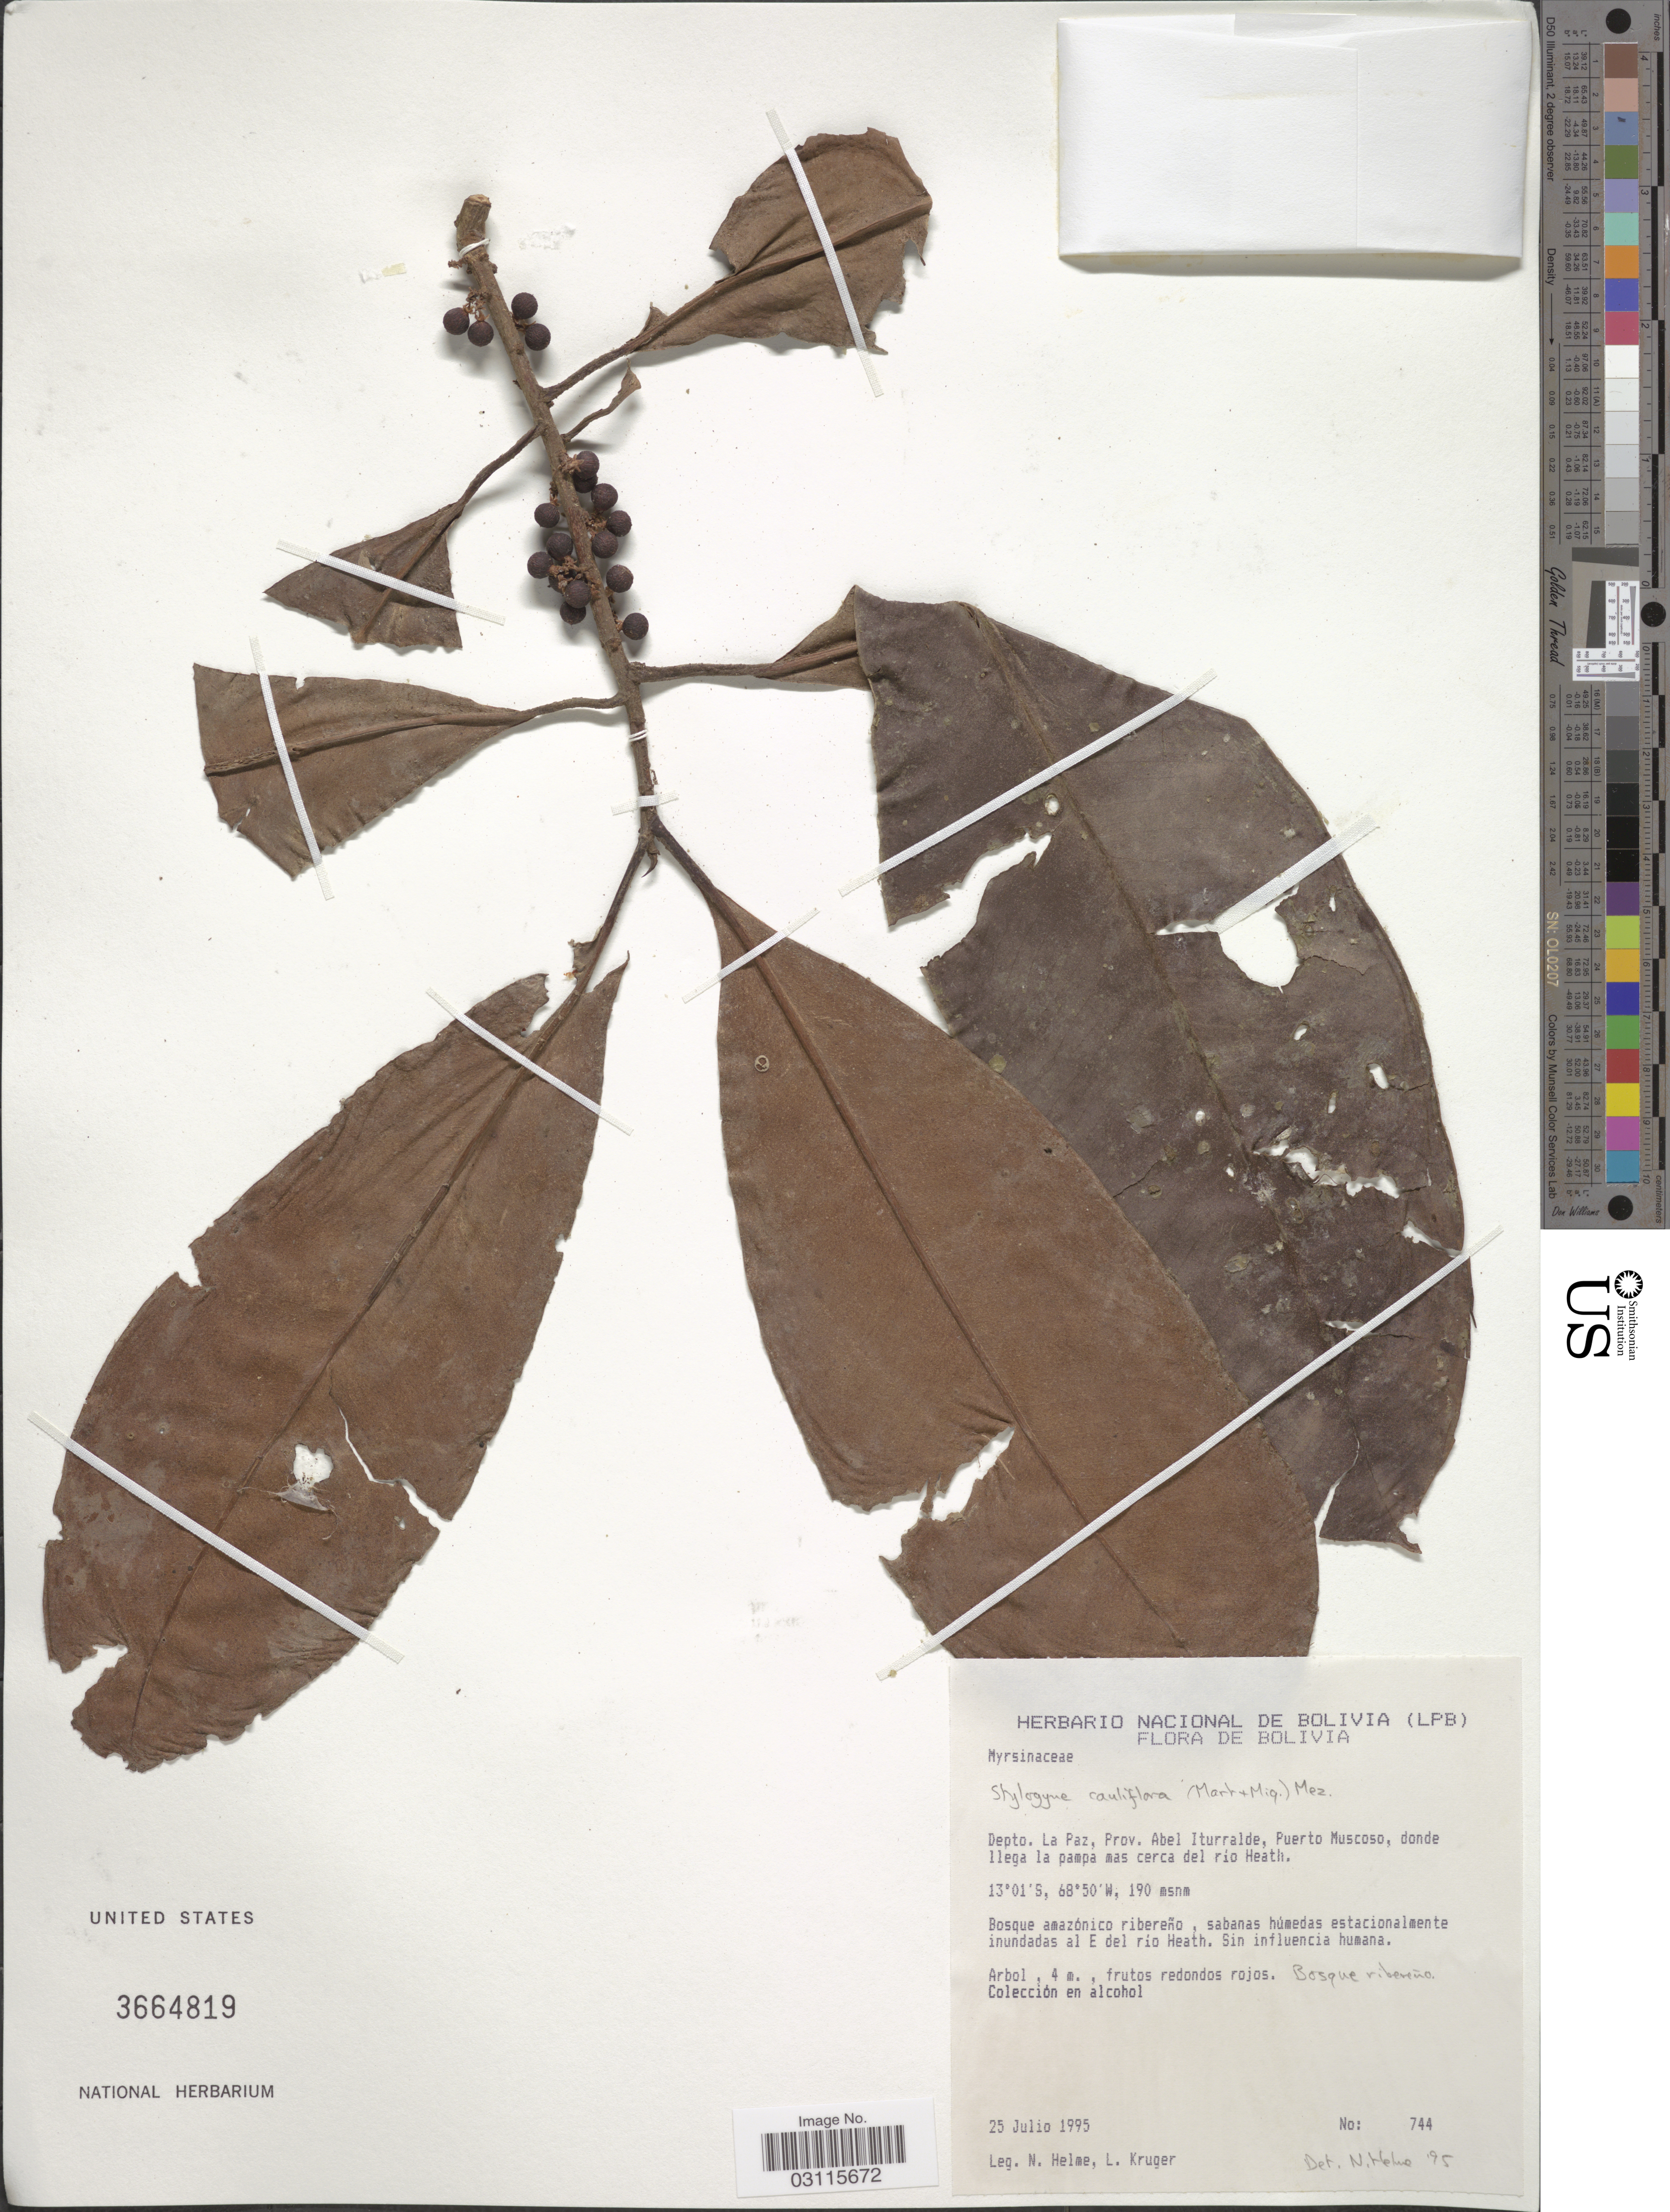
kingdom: Plantae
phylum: Tracheophyta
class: Magnoliopsida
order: Ericales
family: Primulaceae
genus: Stylogyne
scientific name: Stylogyne cauliflora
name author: (Mart. & Miq.) Mez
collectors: N. Helme & L. Kruger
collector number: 744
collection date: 1995-07-25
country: Bolivia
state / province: La Paz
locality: Depto. La Paz, Prov. Abel Iturralde, Puerto Muscoso, donde llega la pampa mas cerca del río Heath. sabanas húmedas estacionalmente inundadas al E del río Heath.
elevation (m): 190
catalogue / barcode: US 3664819